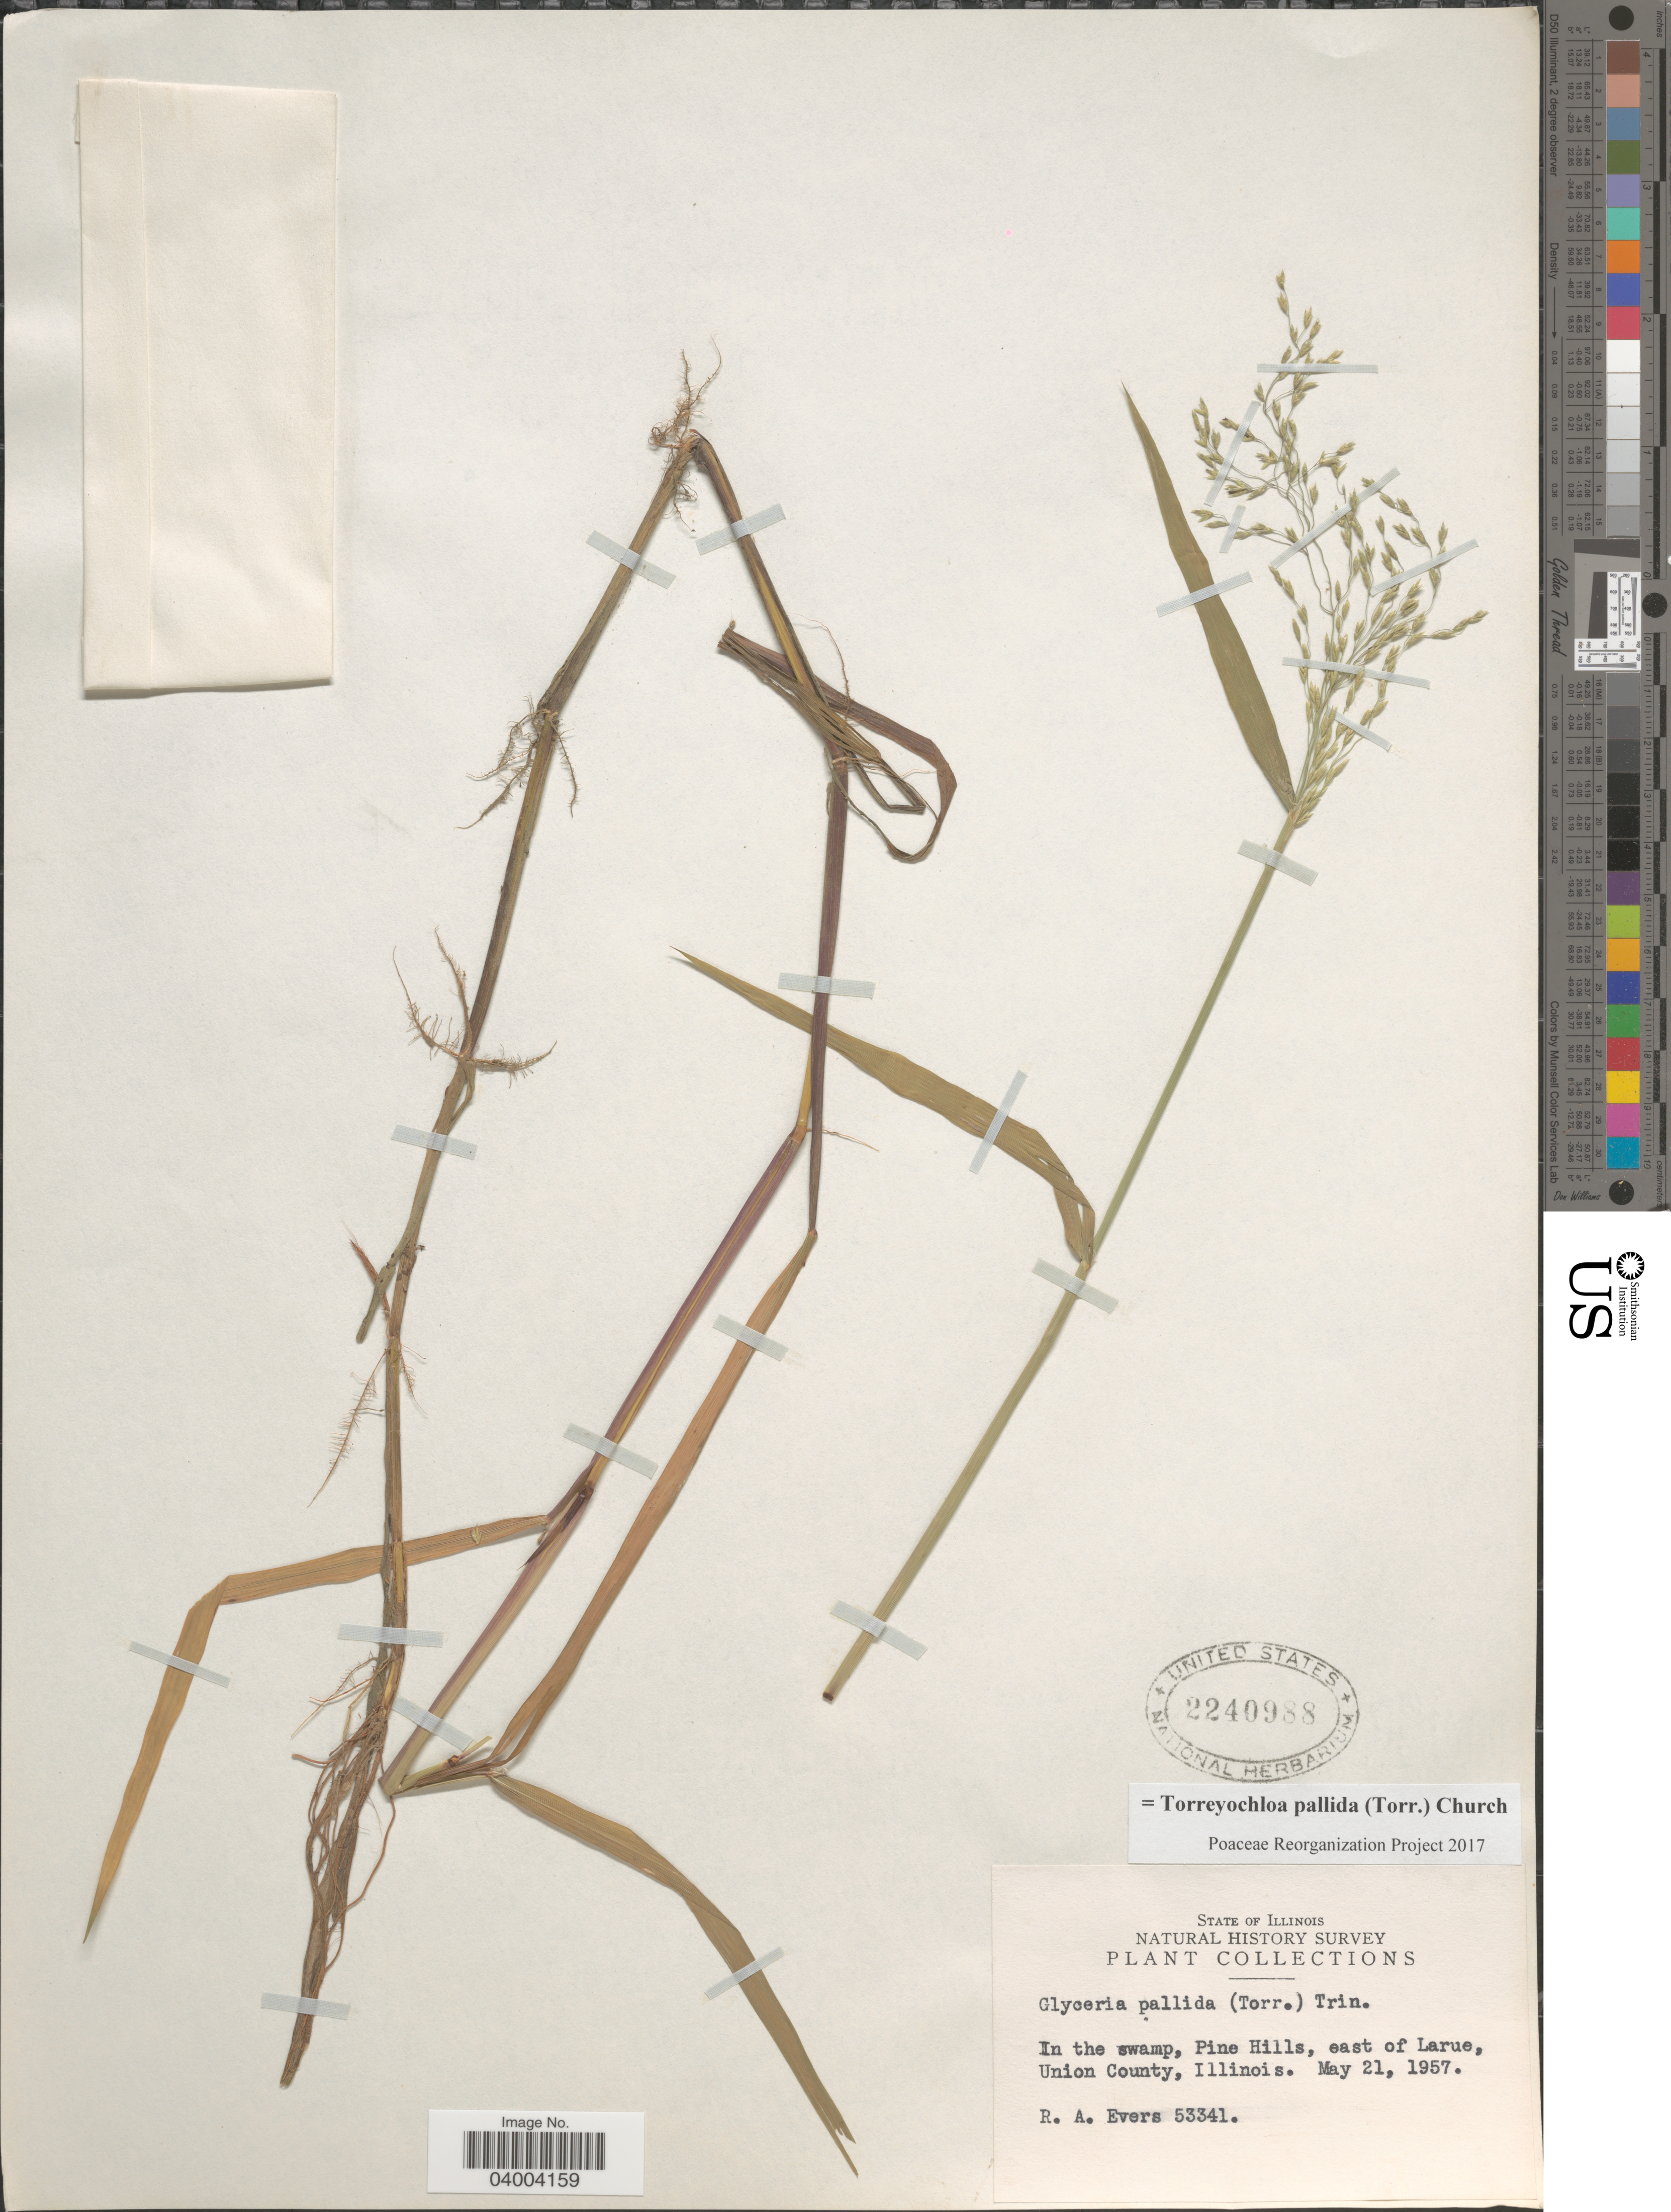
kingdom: Plantae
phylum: Tracheophyta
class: Liliopsida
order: Poales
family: Poaceae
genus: Torreyochloa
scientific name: Torreyochloa pallida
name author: (Torr.) G.L. Church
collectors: R. Evers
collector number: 53341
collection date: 1957-05-21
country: United States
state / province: Illinois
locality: Pine Hills, east of Larue, Union County.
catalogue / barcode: US 2240988